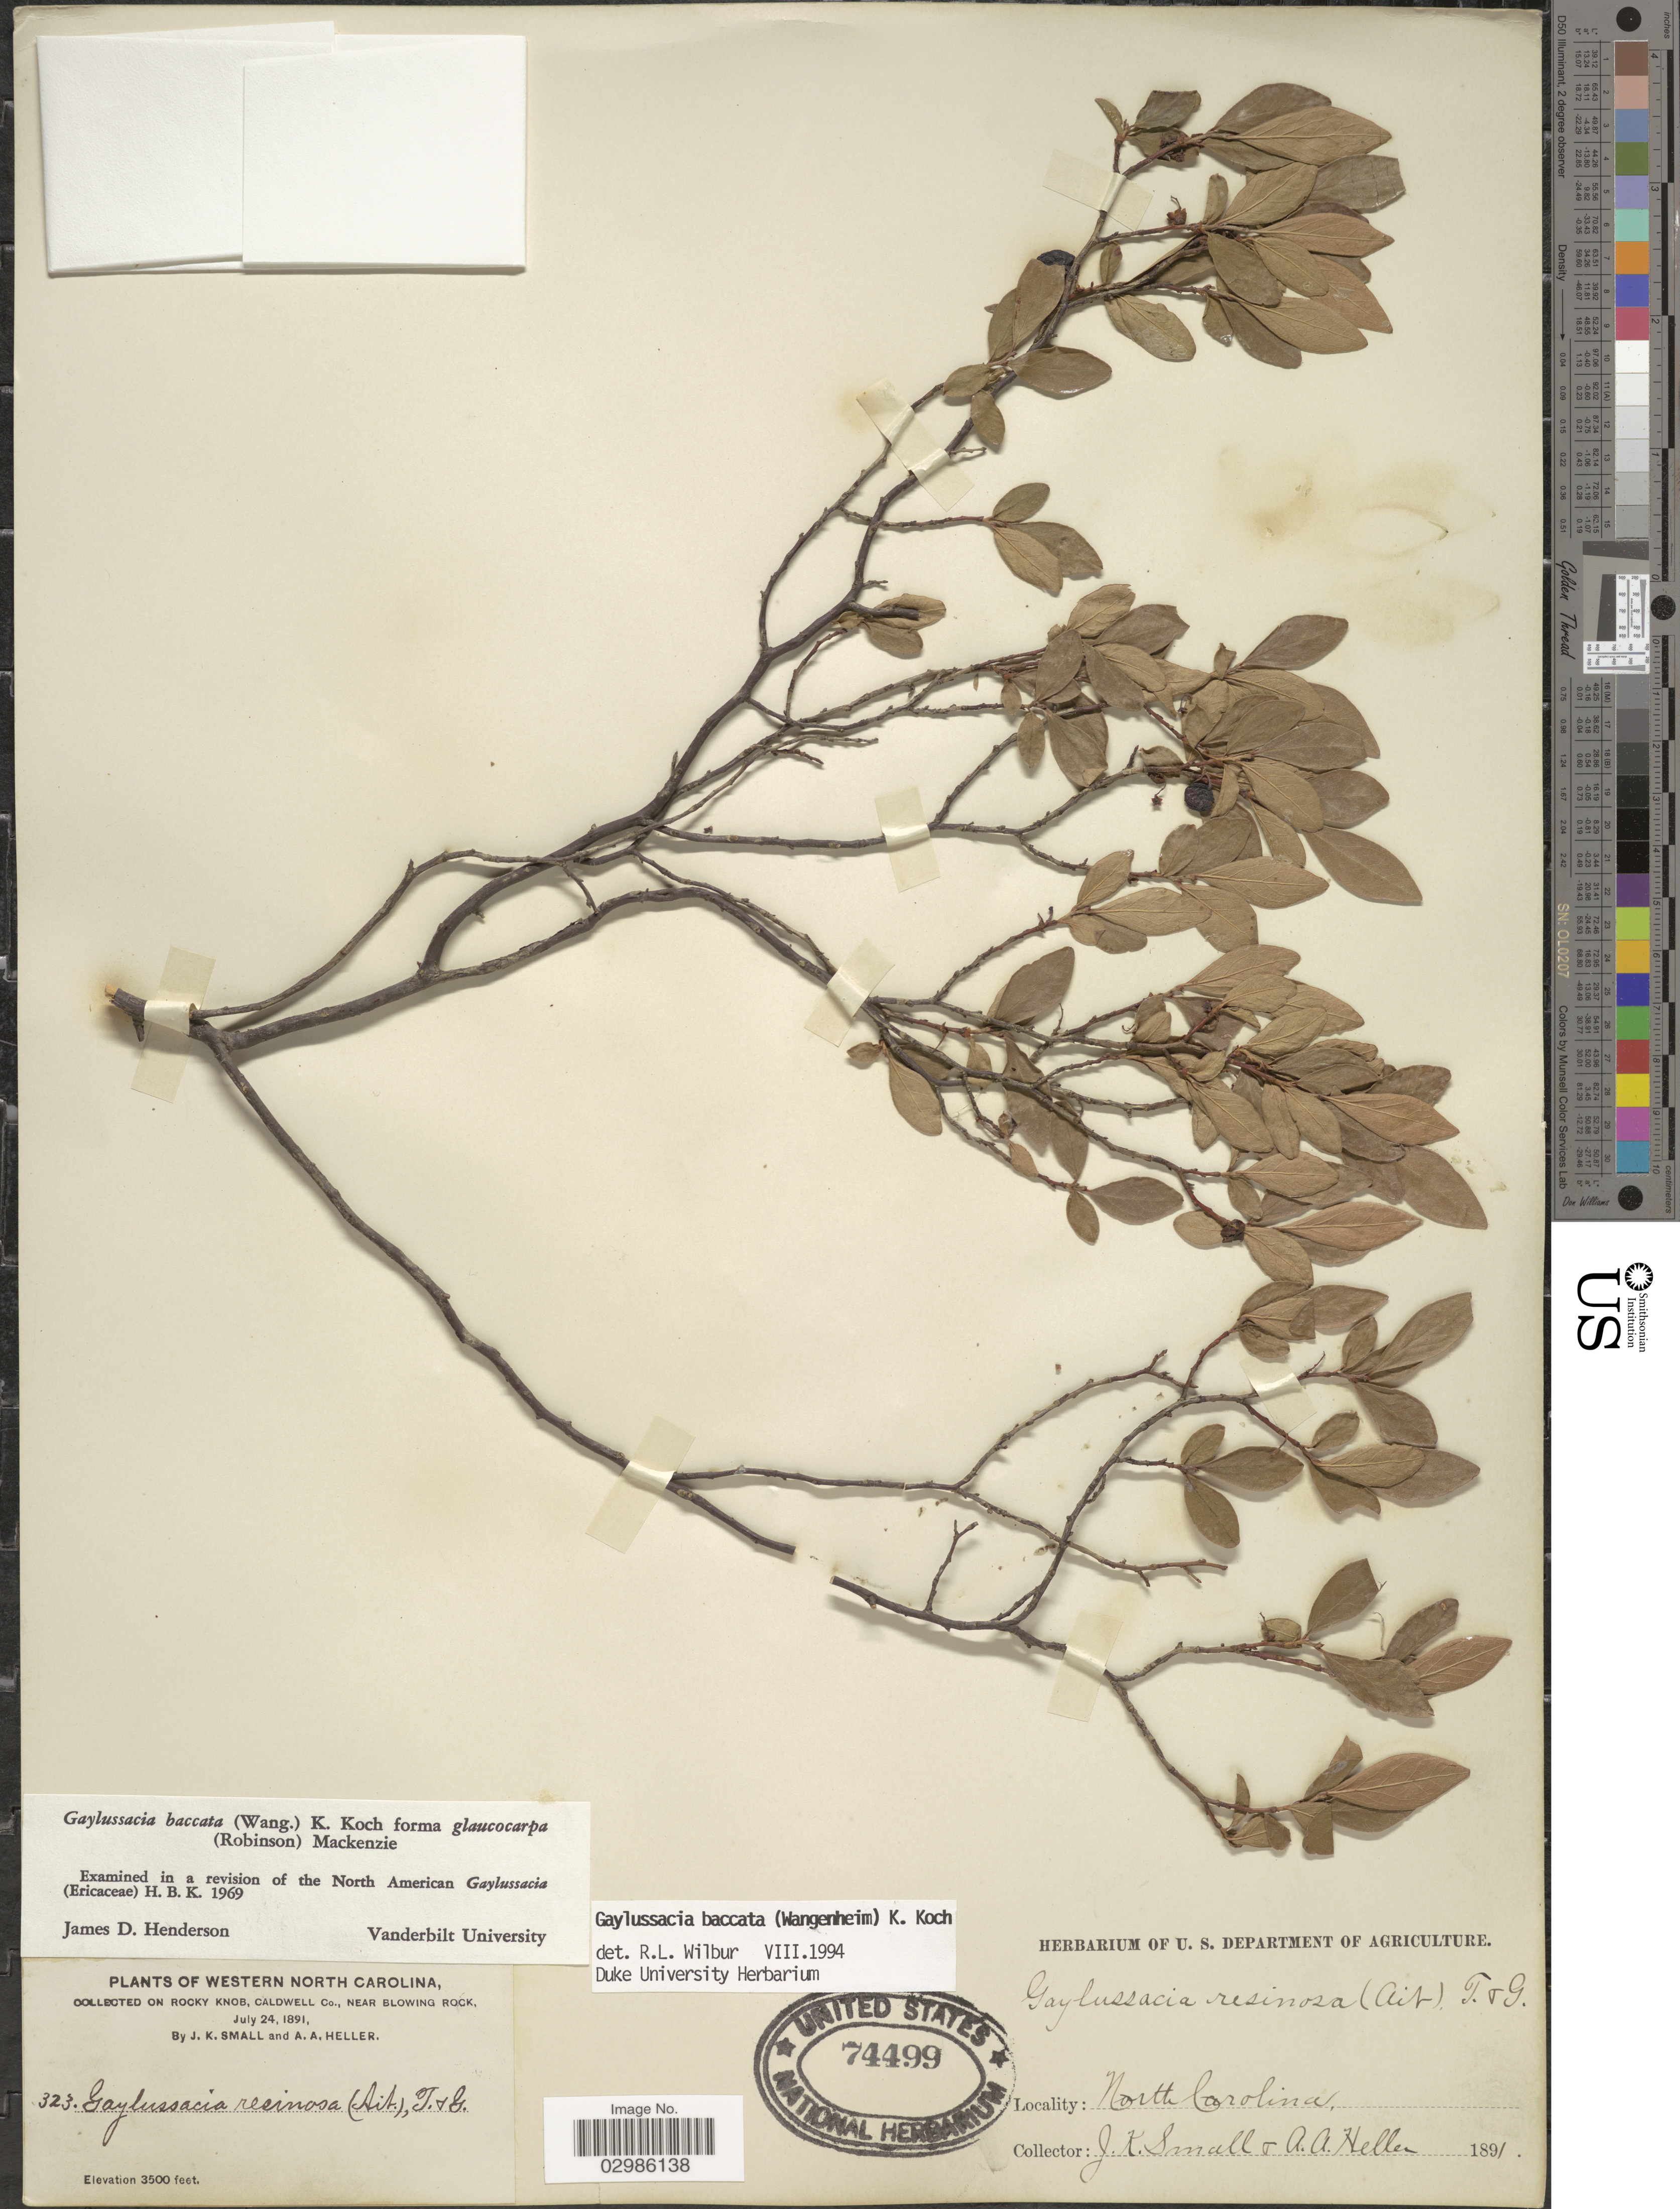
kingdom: Plantae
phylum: Tracheophyta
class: Magnoliopsida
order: Ericales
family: Ericaceae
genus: Gaylussacia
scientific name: Gaylussacia baccata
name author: (Wangenh.) K. Koch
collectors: J. K. Small & A. A. Heller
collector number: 323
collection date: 1891-07-24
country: United States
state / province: North Carolina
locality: Western North Carolina. On Rocky Knob, Caldwell Co., Near Blowing Rock.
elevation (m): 1067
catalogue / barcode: US 74499